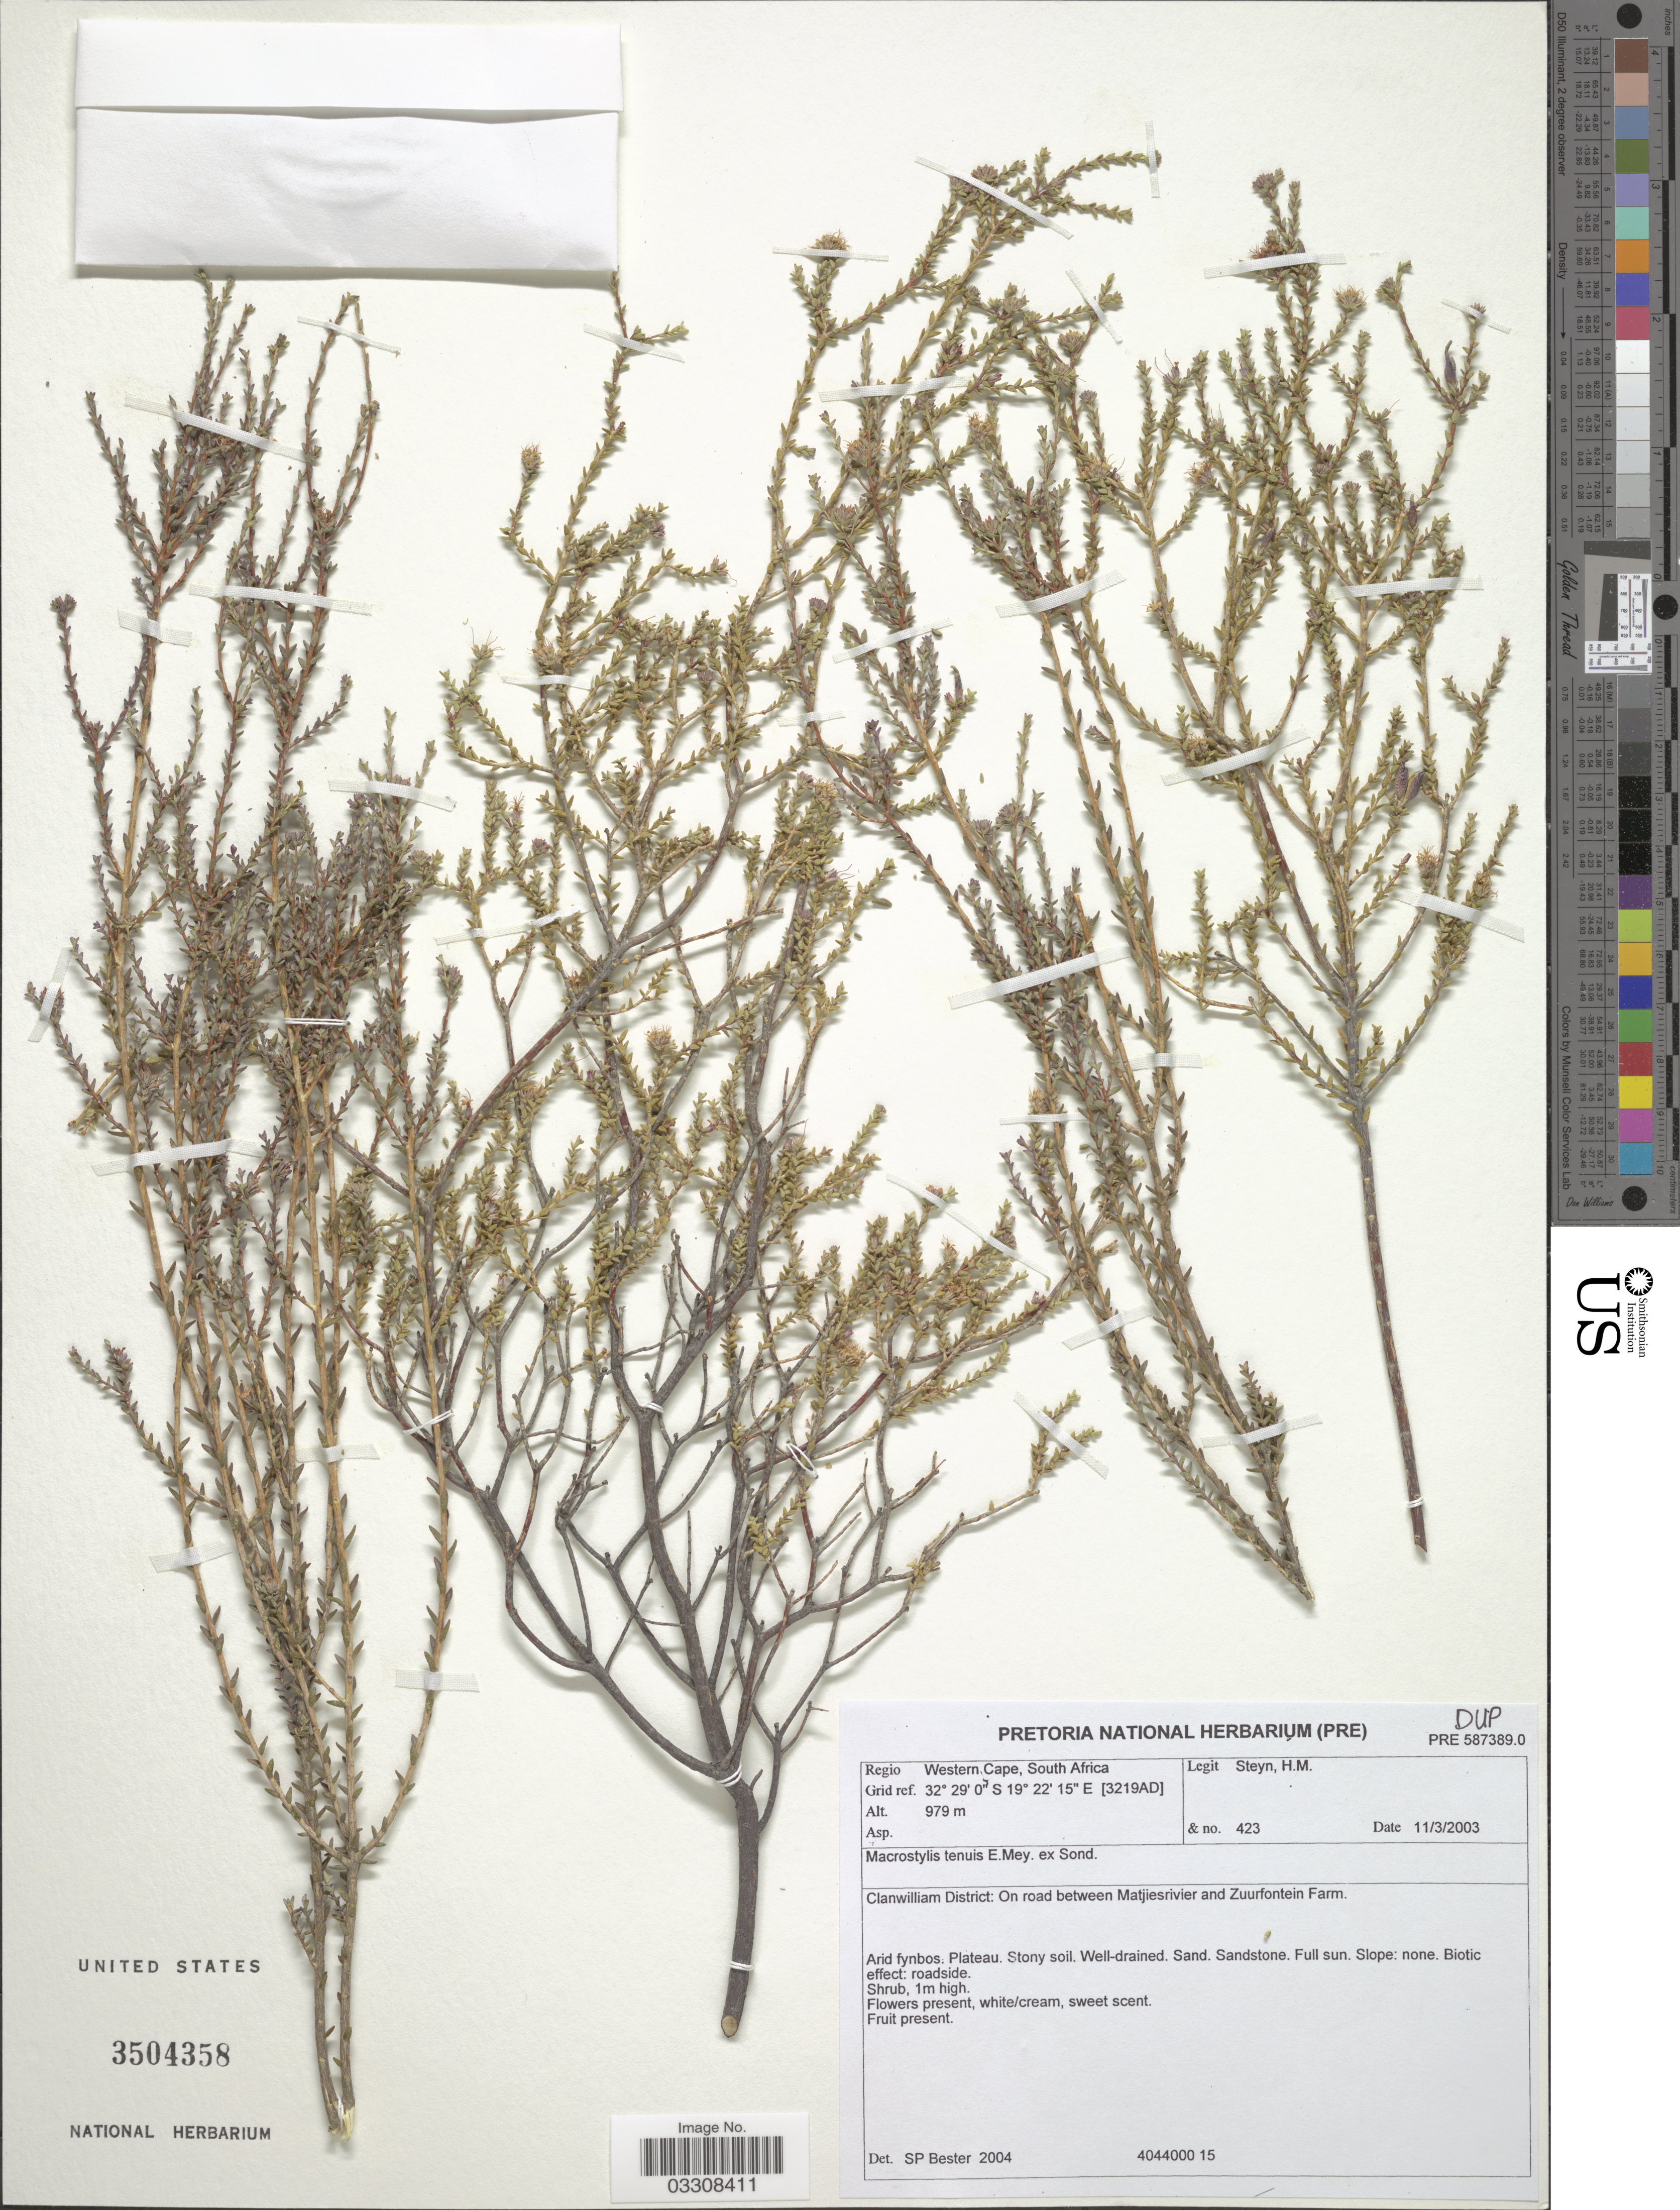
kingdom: Plantae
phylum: Tracheophyta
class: Magnoliopsida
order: Sapindales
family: Rutaceae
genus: Macrostylis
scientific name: Macrostylis tenuis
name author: E. Mey. ex Harv. & Sond.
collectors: H. Steyn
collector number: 423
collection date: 2003-03-11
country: South Africa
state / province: Western Cape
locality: Regio Western Cape, South Africa. Grid ref. [3219AD]. Clanwilliam District: On road between Matjiesrivier and Zuurfontein Farm.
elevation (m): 979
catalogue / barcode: US 3504358